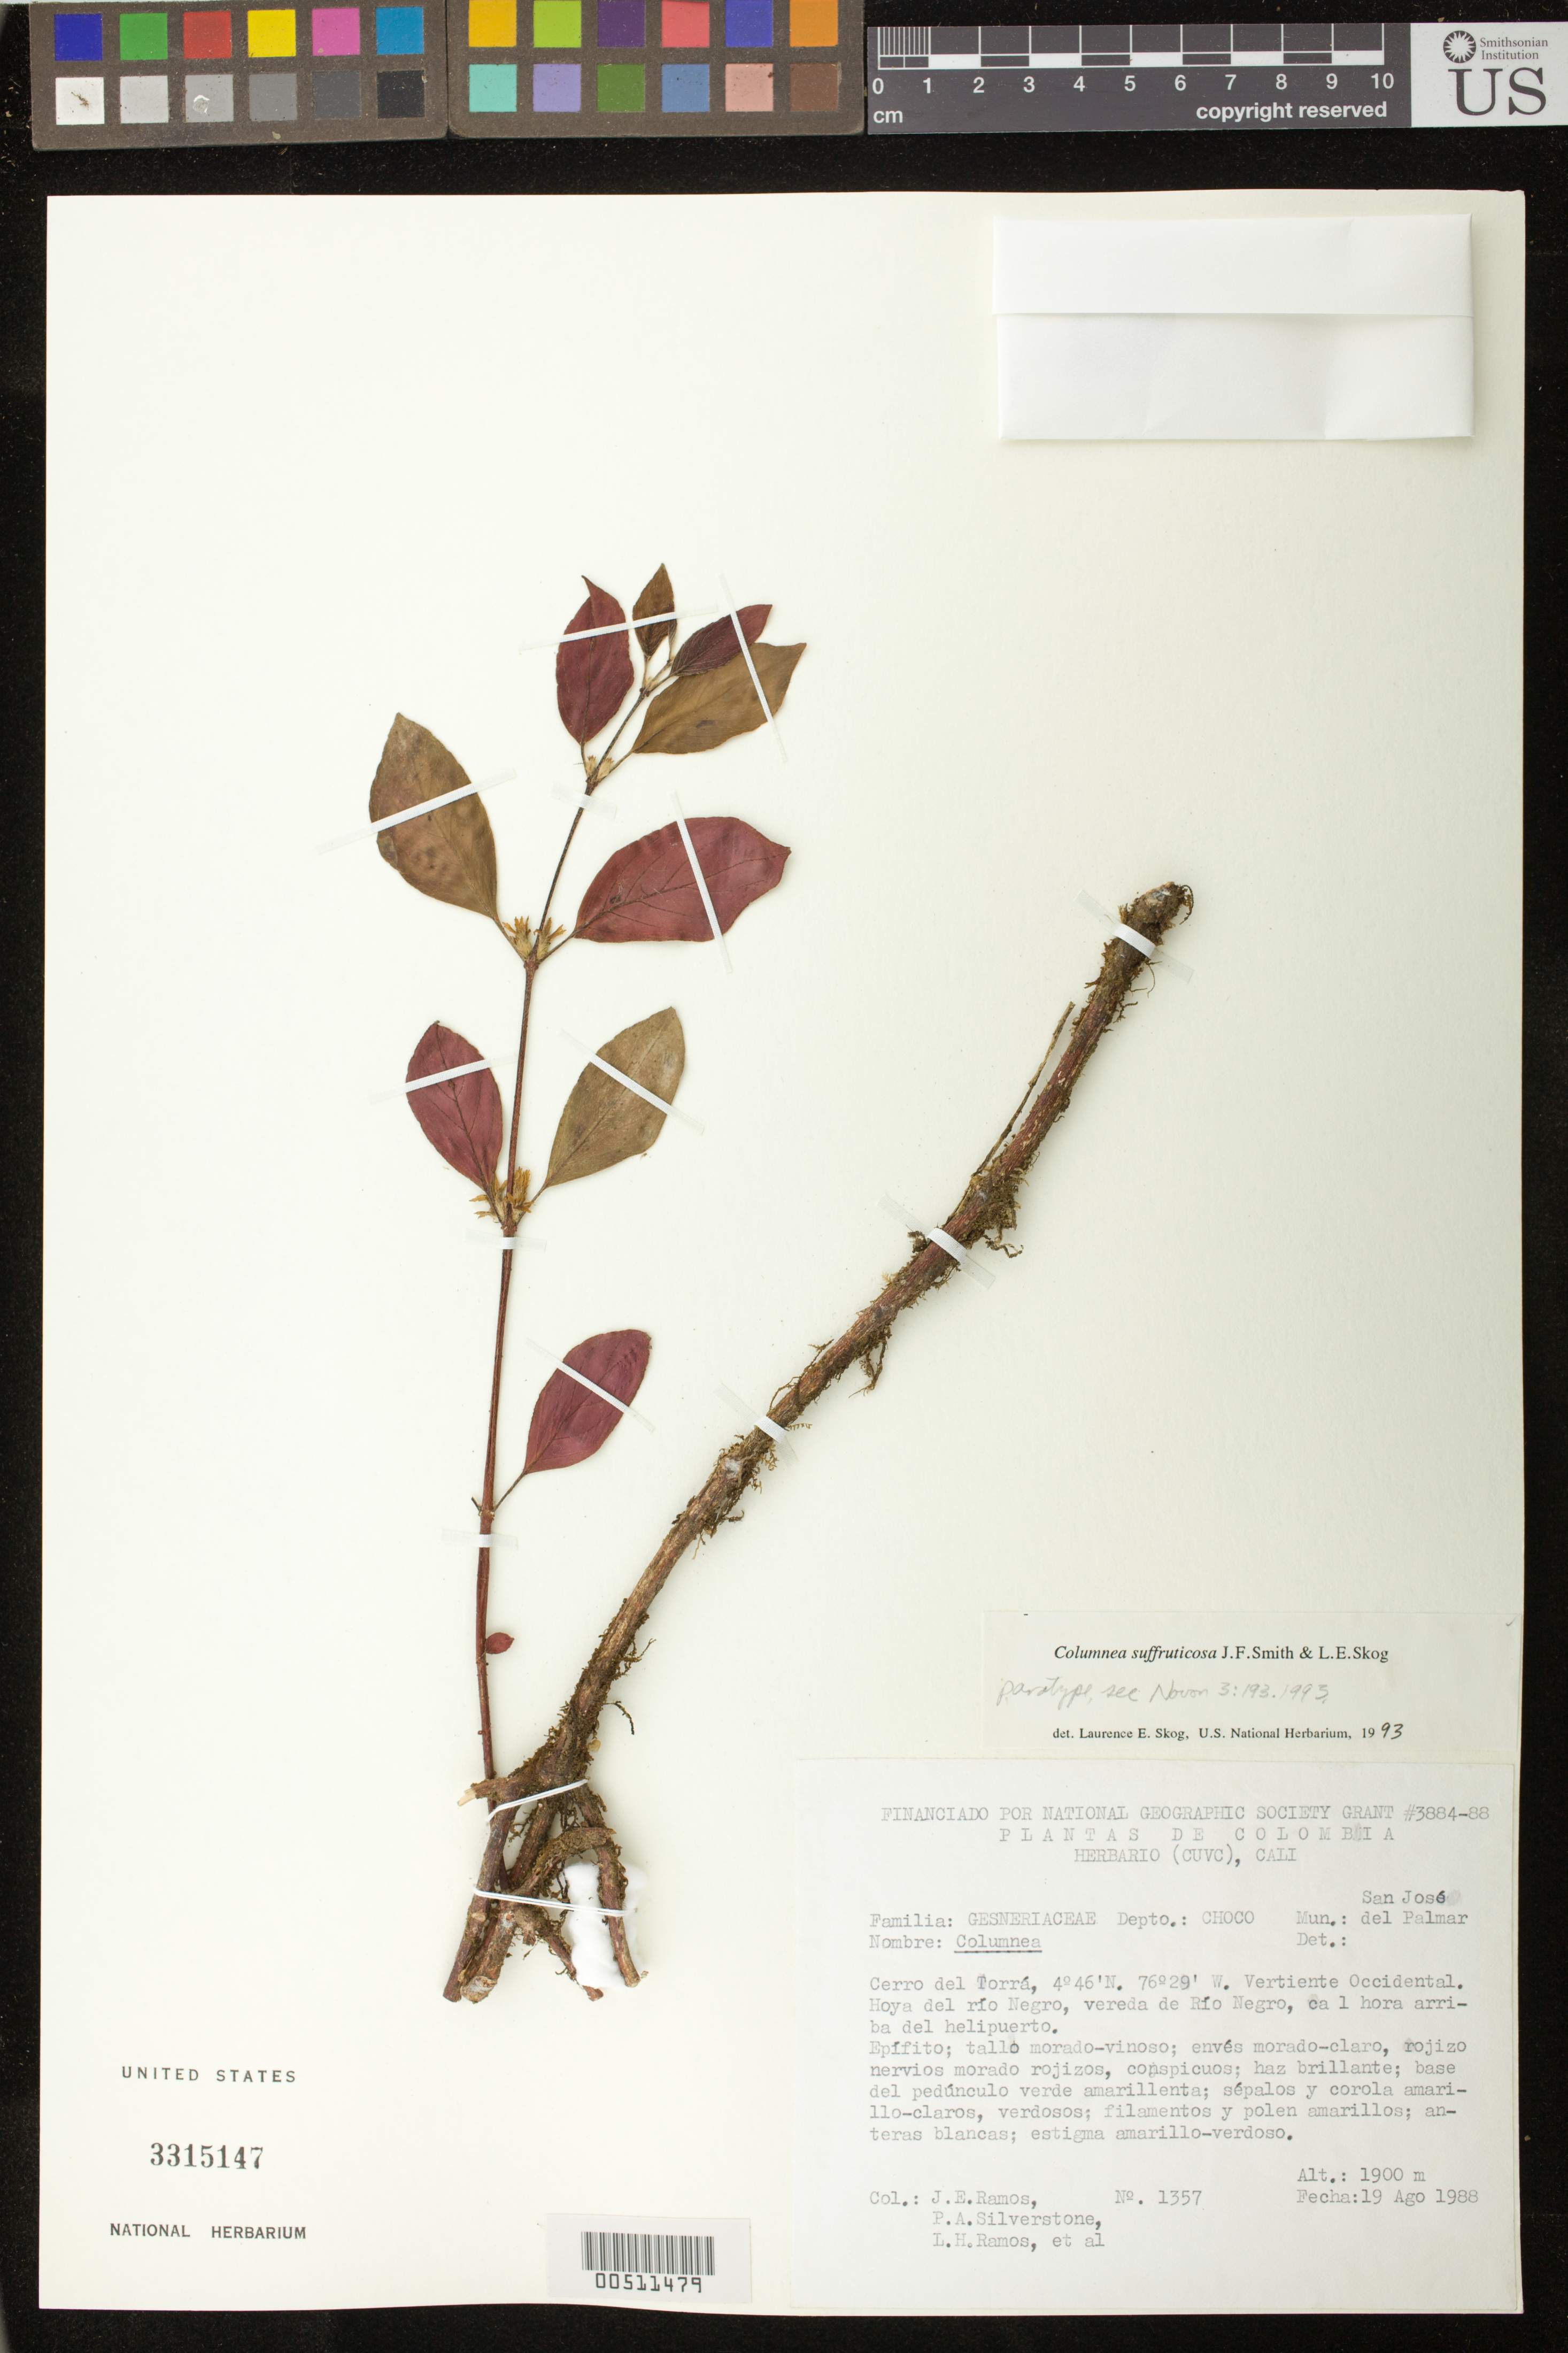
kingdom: Plantae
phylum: Tracheophyta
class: Magnoliopsida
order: Lamiales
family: Gesneriaceae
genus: Columnea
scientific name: Columnea suffruticosa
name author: J.F. Sm. & L.E. Skog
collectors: J. E. Ramos, P. A. Silverstone-Sopkin, L. Ramos & et al.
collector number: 1357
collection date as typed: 19 Aug 1988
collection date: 1988-08-19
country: Colombia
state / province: Chocó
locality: San Jose de Palmar, Cerro del Torra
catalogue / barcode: US 3315147